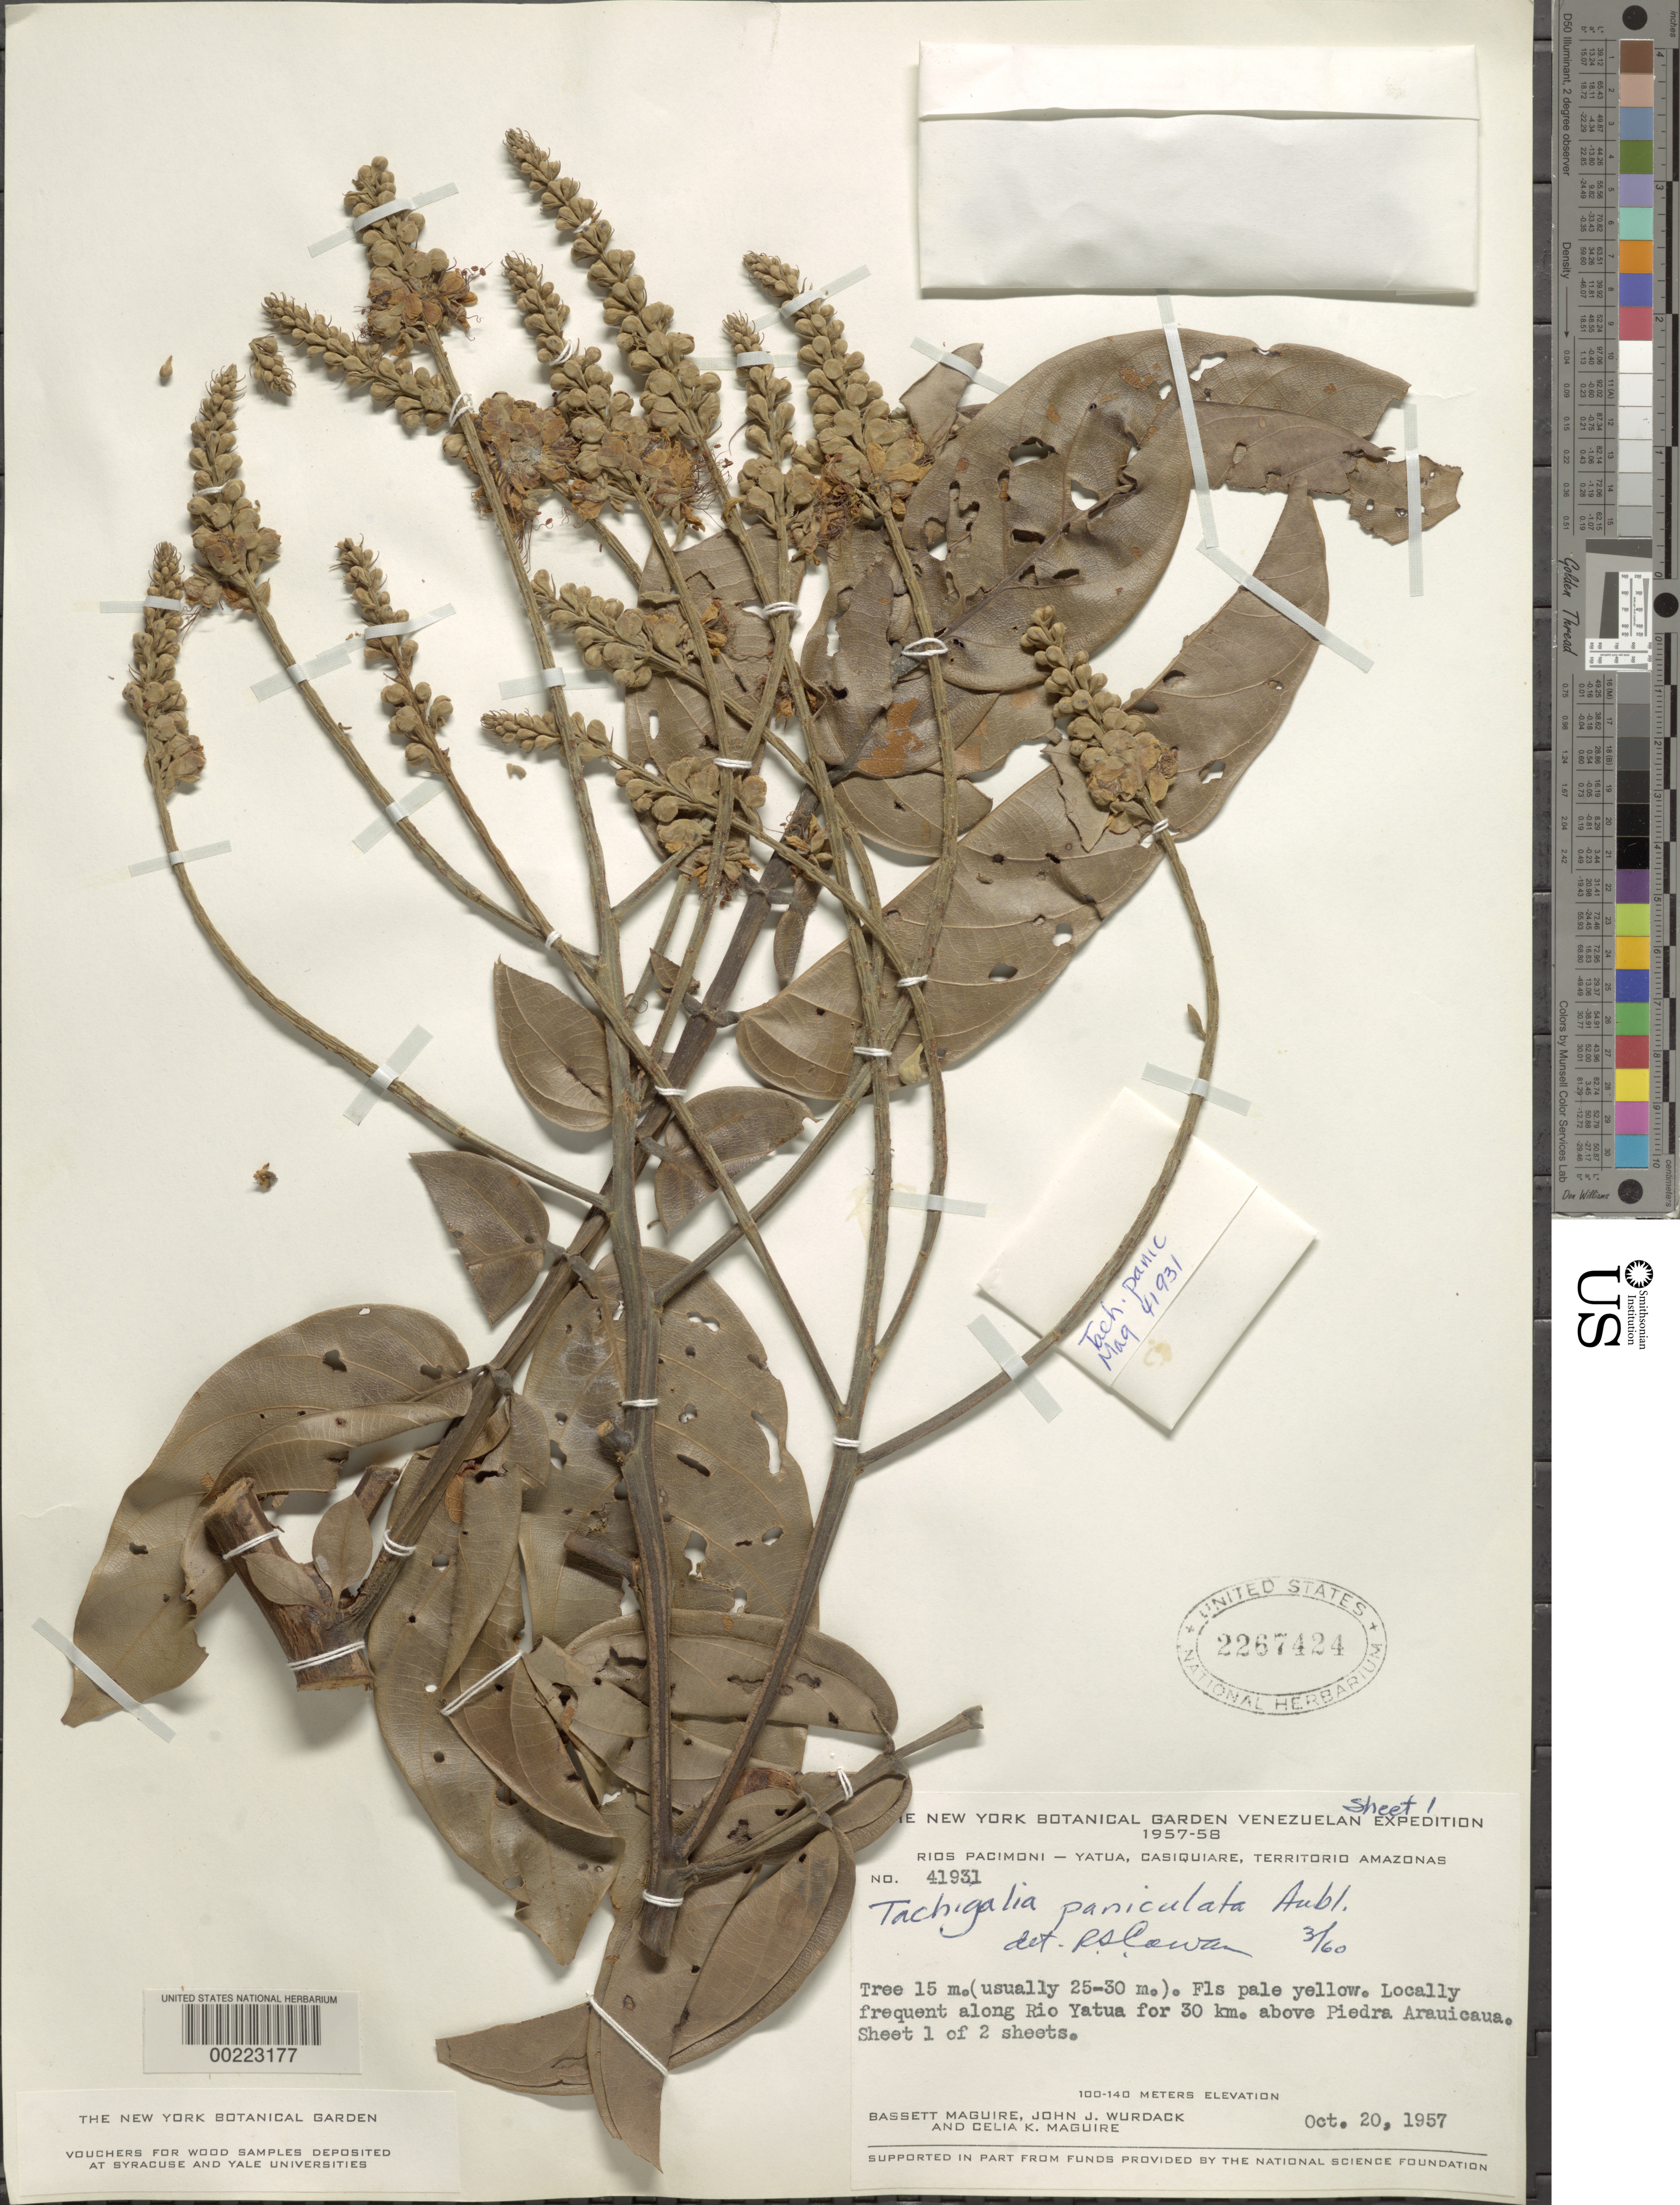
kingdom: Plantae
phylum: Tracheophyta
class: Magnoliopsida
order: Fabales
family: Fabaceae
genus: Tachigali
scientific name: Tachigali paniculata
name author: Aubl.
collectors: B. Maguire, J. J. Wurdack & C. K. Maguire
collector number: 41931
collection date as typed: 20 Oct 1957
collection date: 1957-10-20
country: Venezuela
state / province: Amazonas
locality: Along rio yatua for 30 km above piedra arauicaua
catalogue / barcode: US 2267424